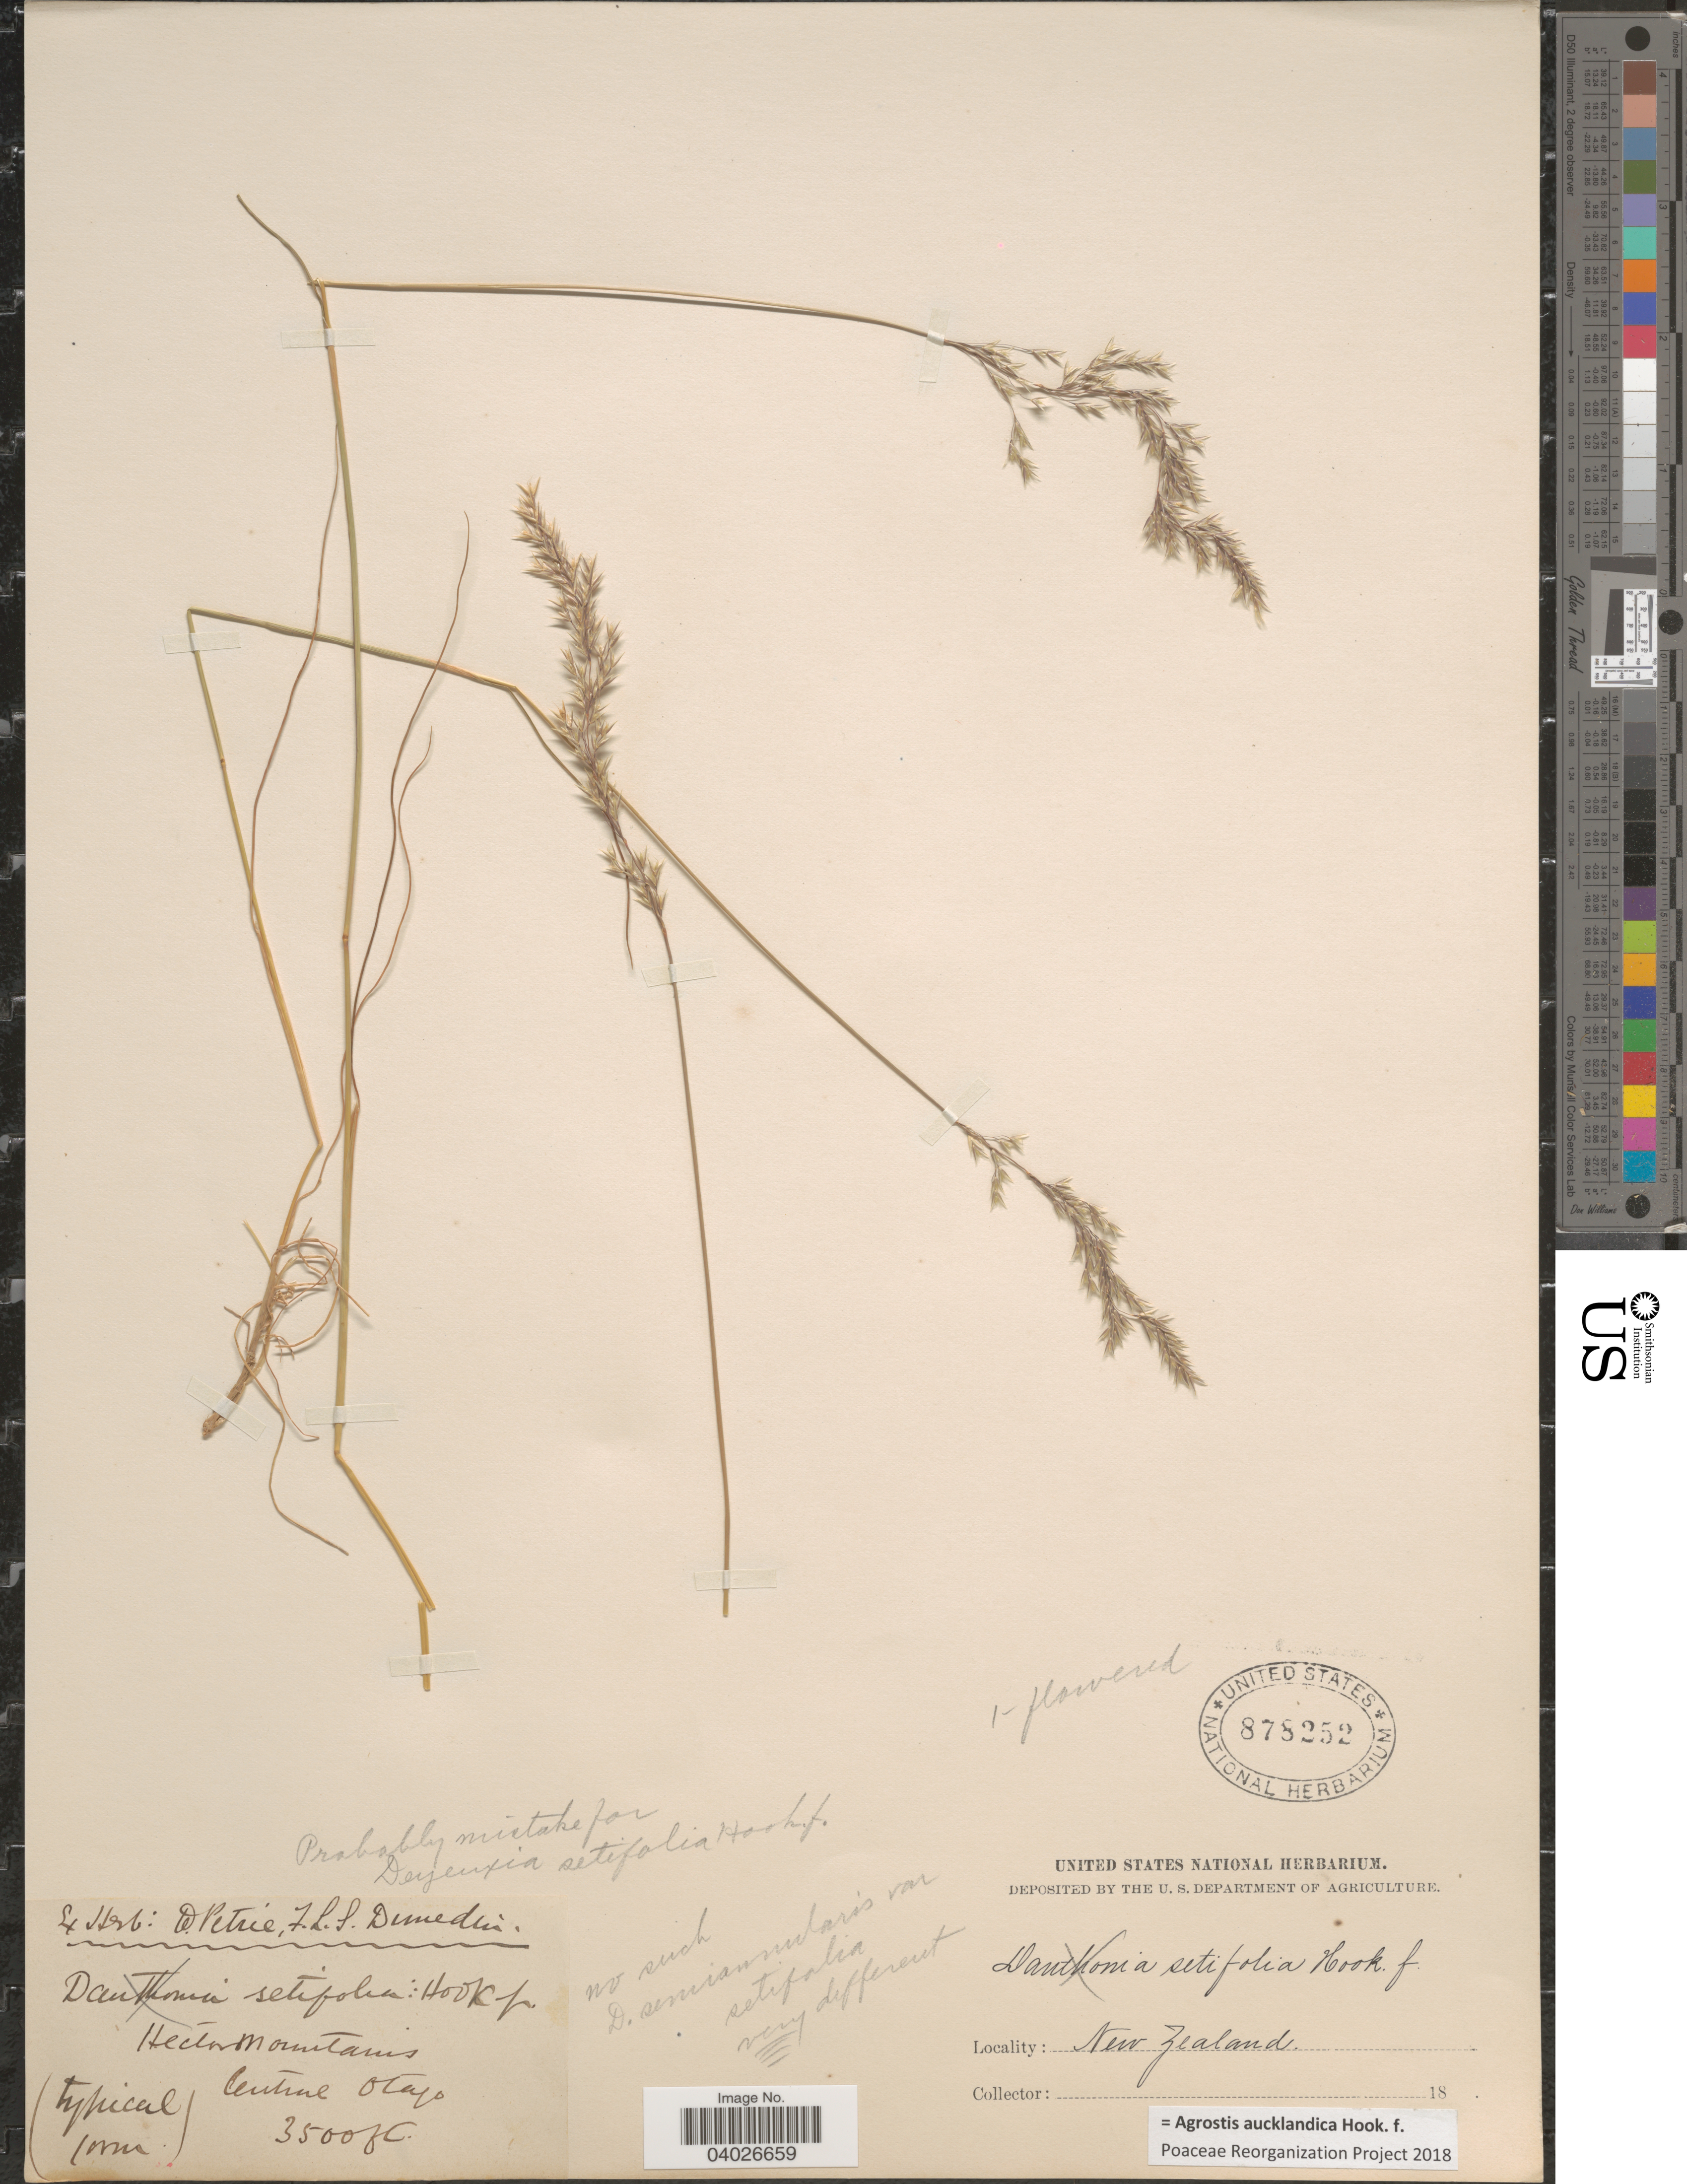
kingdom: Plantae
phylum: Tracheophyta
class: Liliopsida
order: Poales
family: Poaceae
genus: Agrostis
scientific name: Agrostis aucklandica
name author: Hook. f.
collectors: Ex Herb D. Petrie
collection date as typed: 18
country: New Zealand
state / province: Otago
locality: Hector Mountains. Central Otago.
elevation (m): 1067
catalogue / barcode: US 878252